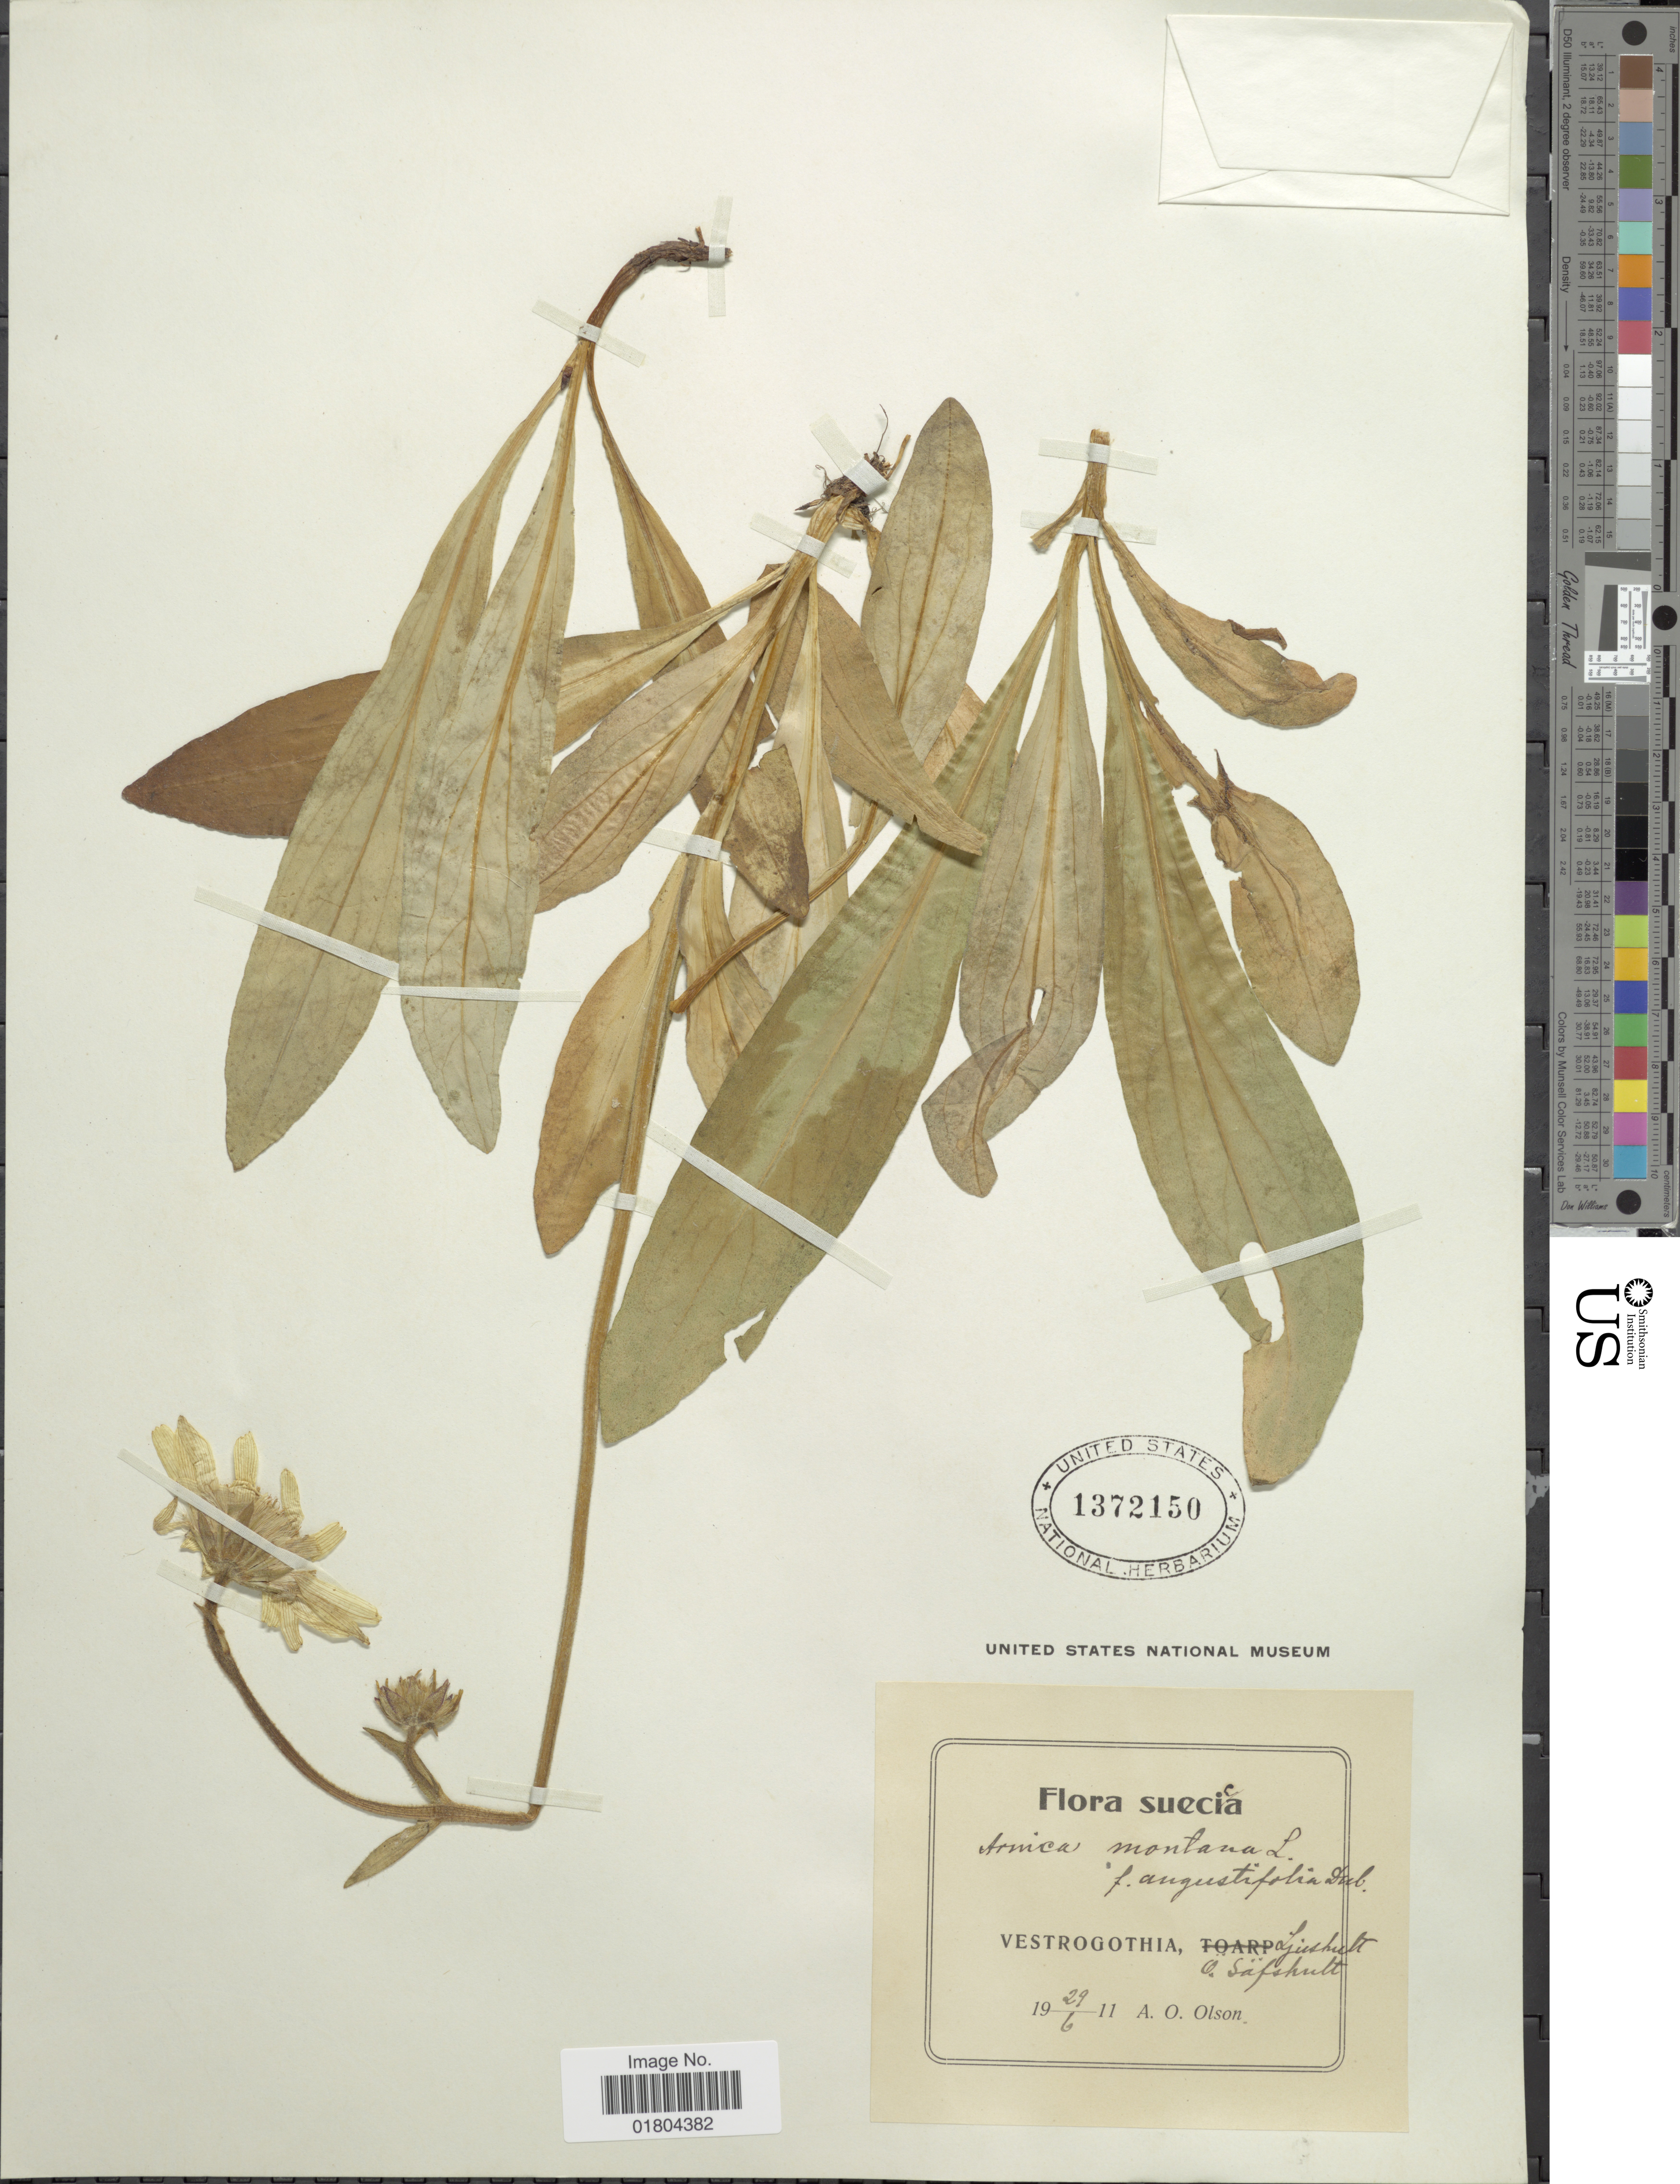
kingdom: Plantae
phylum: Tracheophyta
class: Magnoliopsida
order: Asterales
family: Asteraceae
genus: Arnica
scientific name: Arnica montana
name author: L.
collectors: A. Olson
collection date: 1911-06-29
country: Sweden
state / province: Västra Götaland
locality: Ljushult, Ö. Säfshult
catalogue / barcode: US 1372150